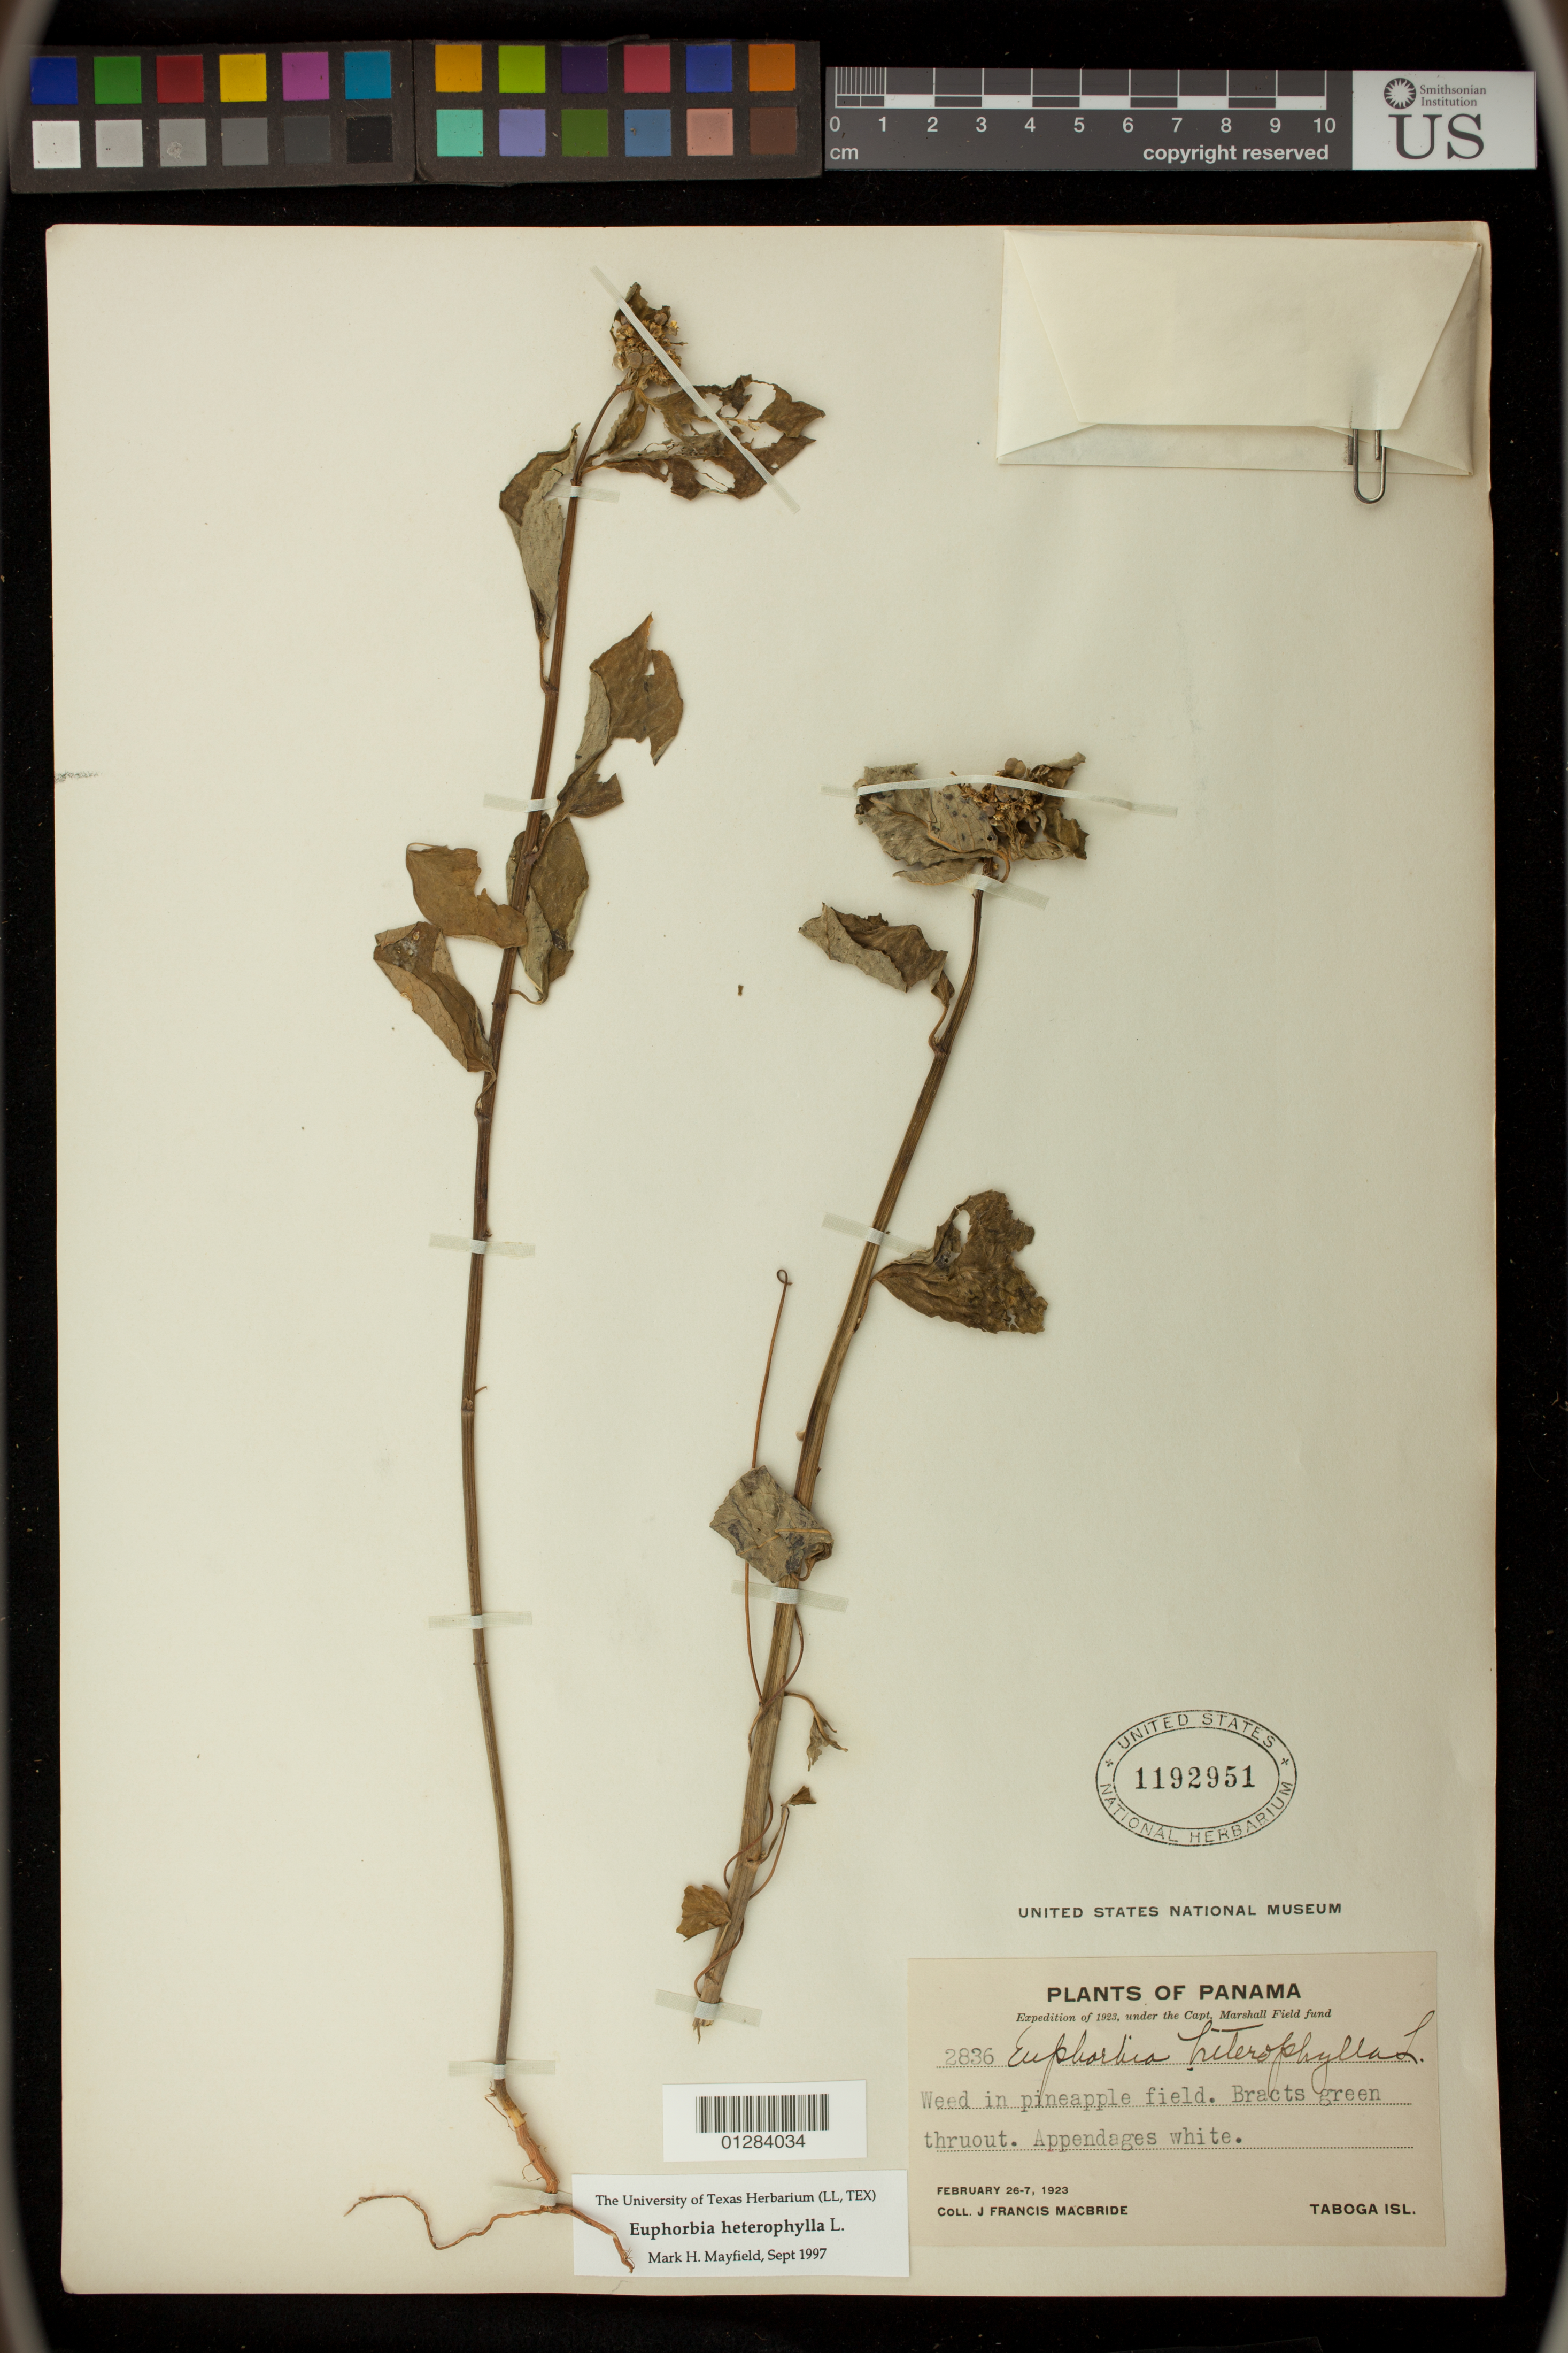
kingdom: Plantae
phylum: Tracheophyta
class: Magnoliopsida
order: Malpighiales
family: Euphorbiaceae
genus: Euphorbia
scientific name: Euphorbia heterophylla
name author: L.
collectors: J. F. Macbride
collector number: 2836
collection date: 1923-02-26/1923-02-27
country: Panama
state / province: Panamá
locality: Taboga Isl.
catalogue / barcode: US 1192951